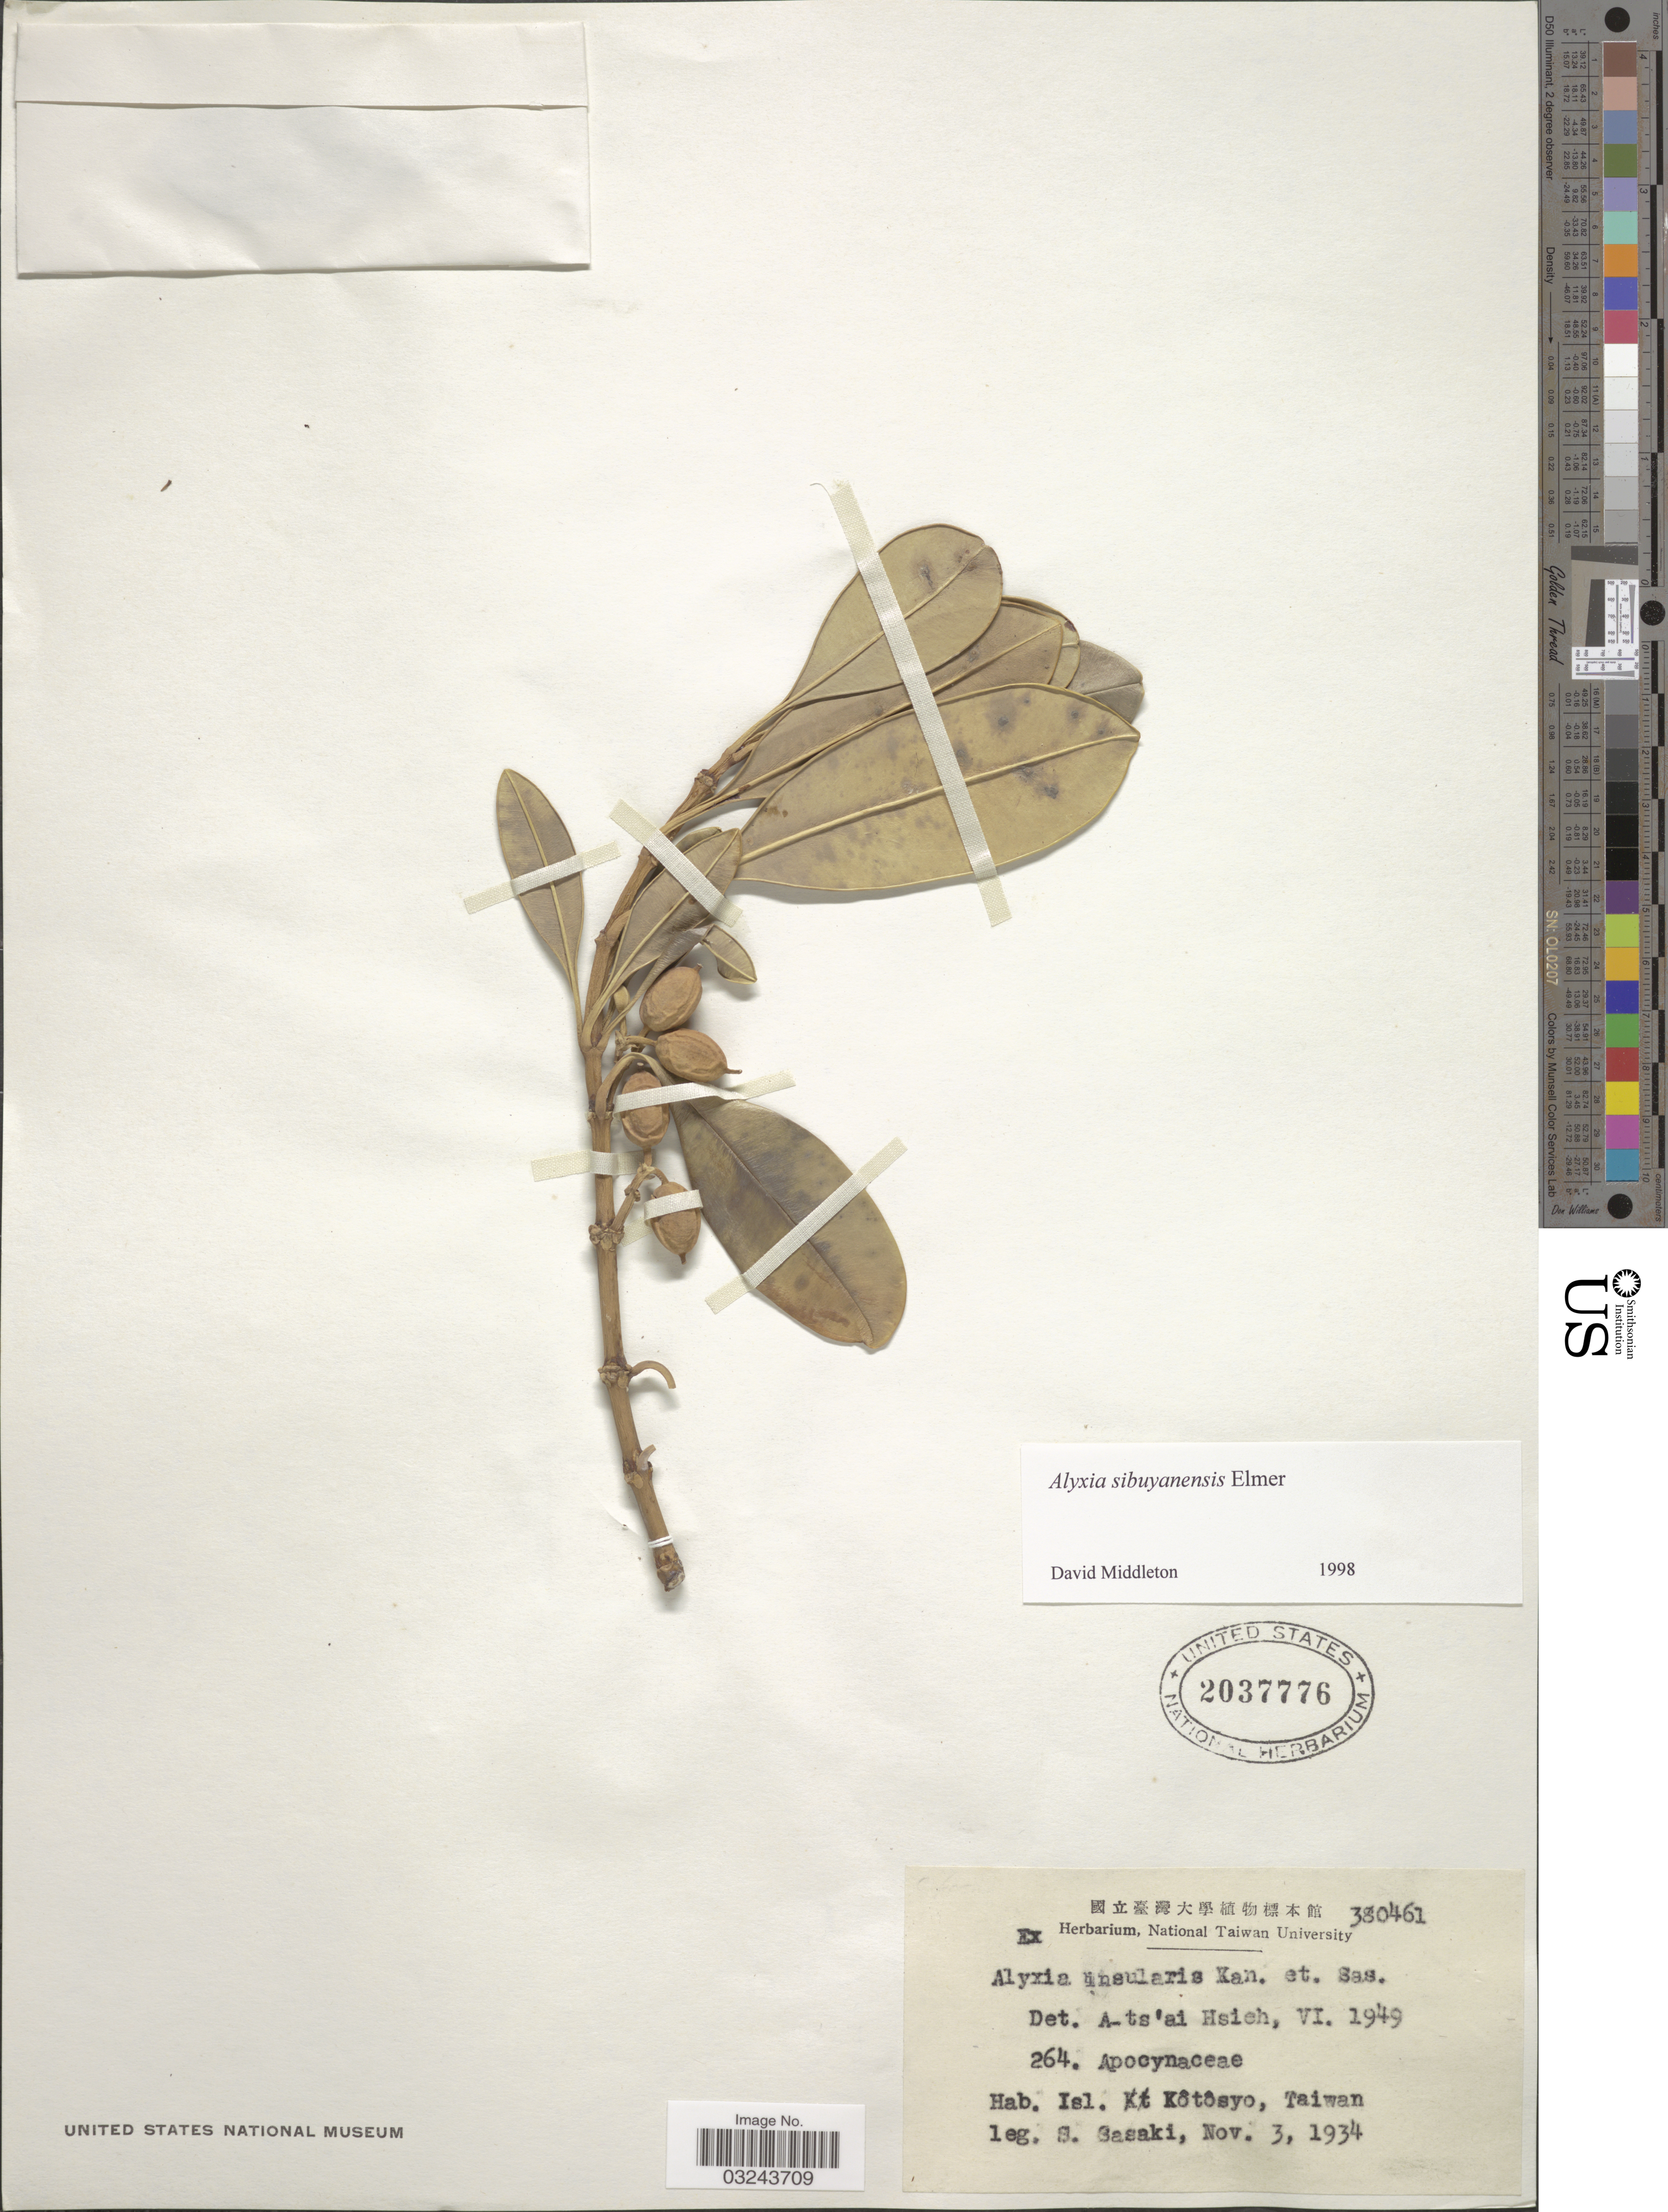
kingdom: Plantae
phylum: Tracheophyta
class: Magnoliopsida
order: Gentianales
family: Apocynaceae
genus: Alyxia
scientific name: Alyxia sibuyanensis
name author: Elmer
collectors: S. Sasaki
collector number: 380461/264?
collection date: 1934-11-03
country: Taiwan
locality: Isl. Kôtôsyo.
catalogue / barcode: US 2037776